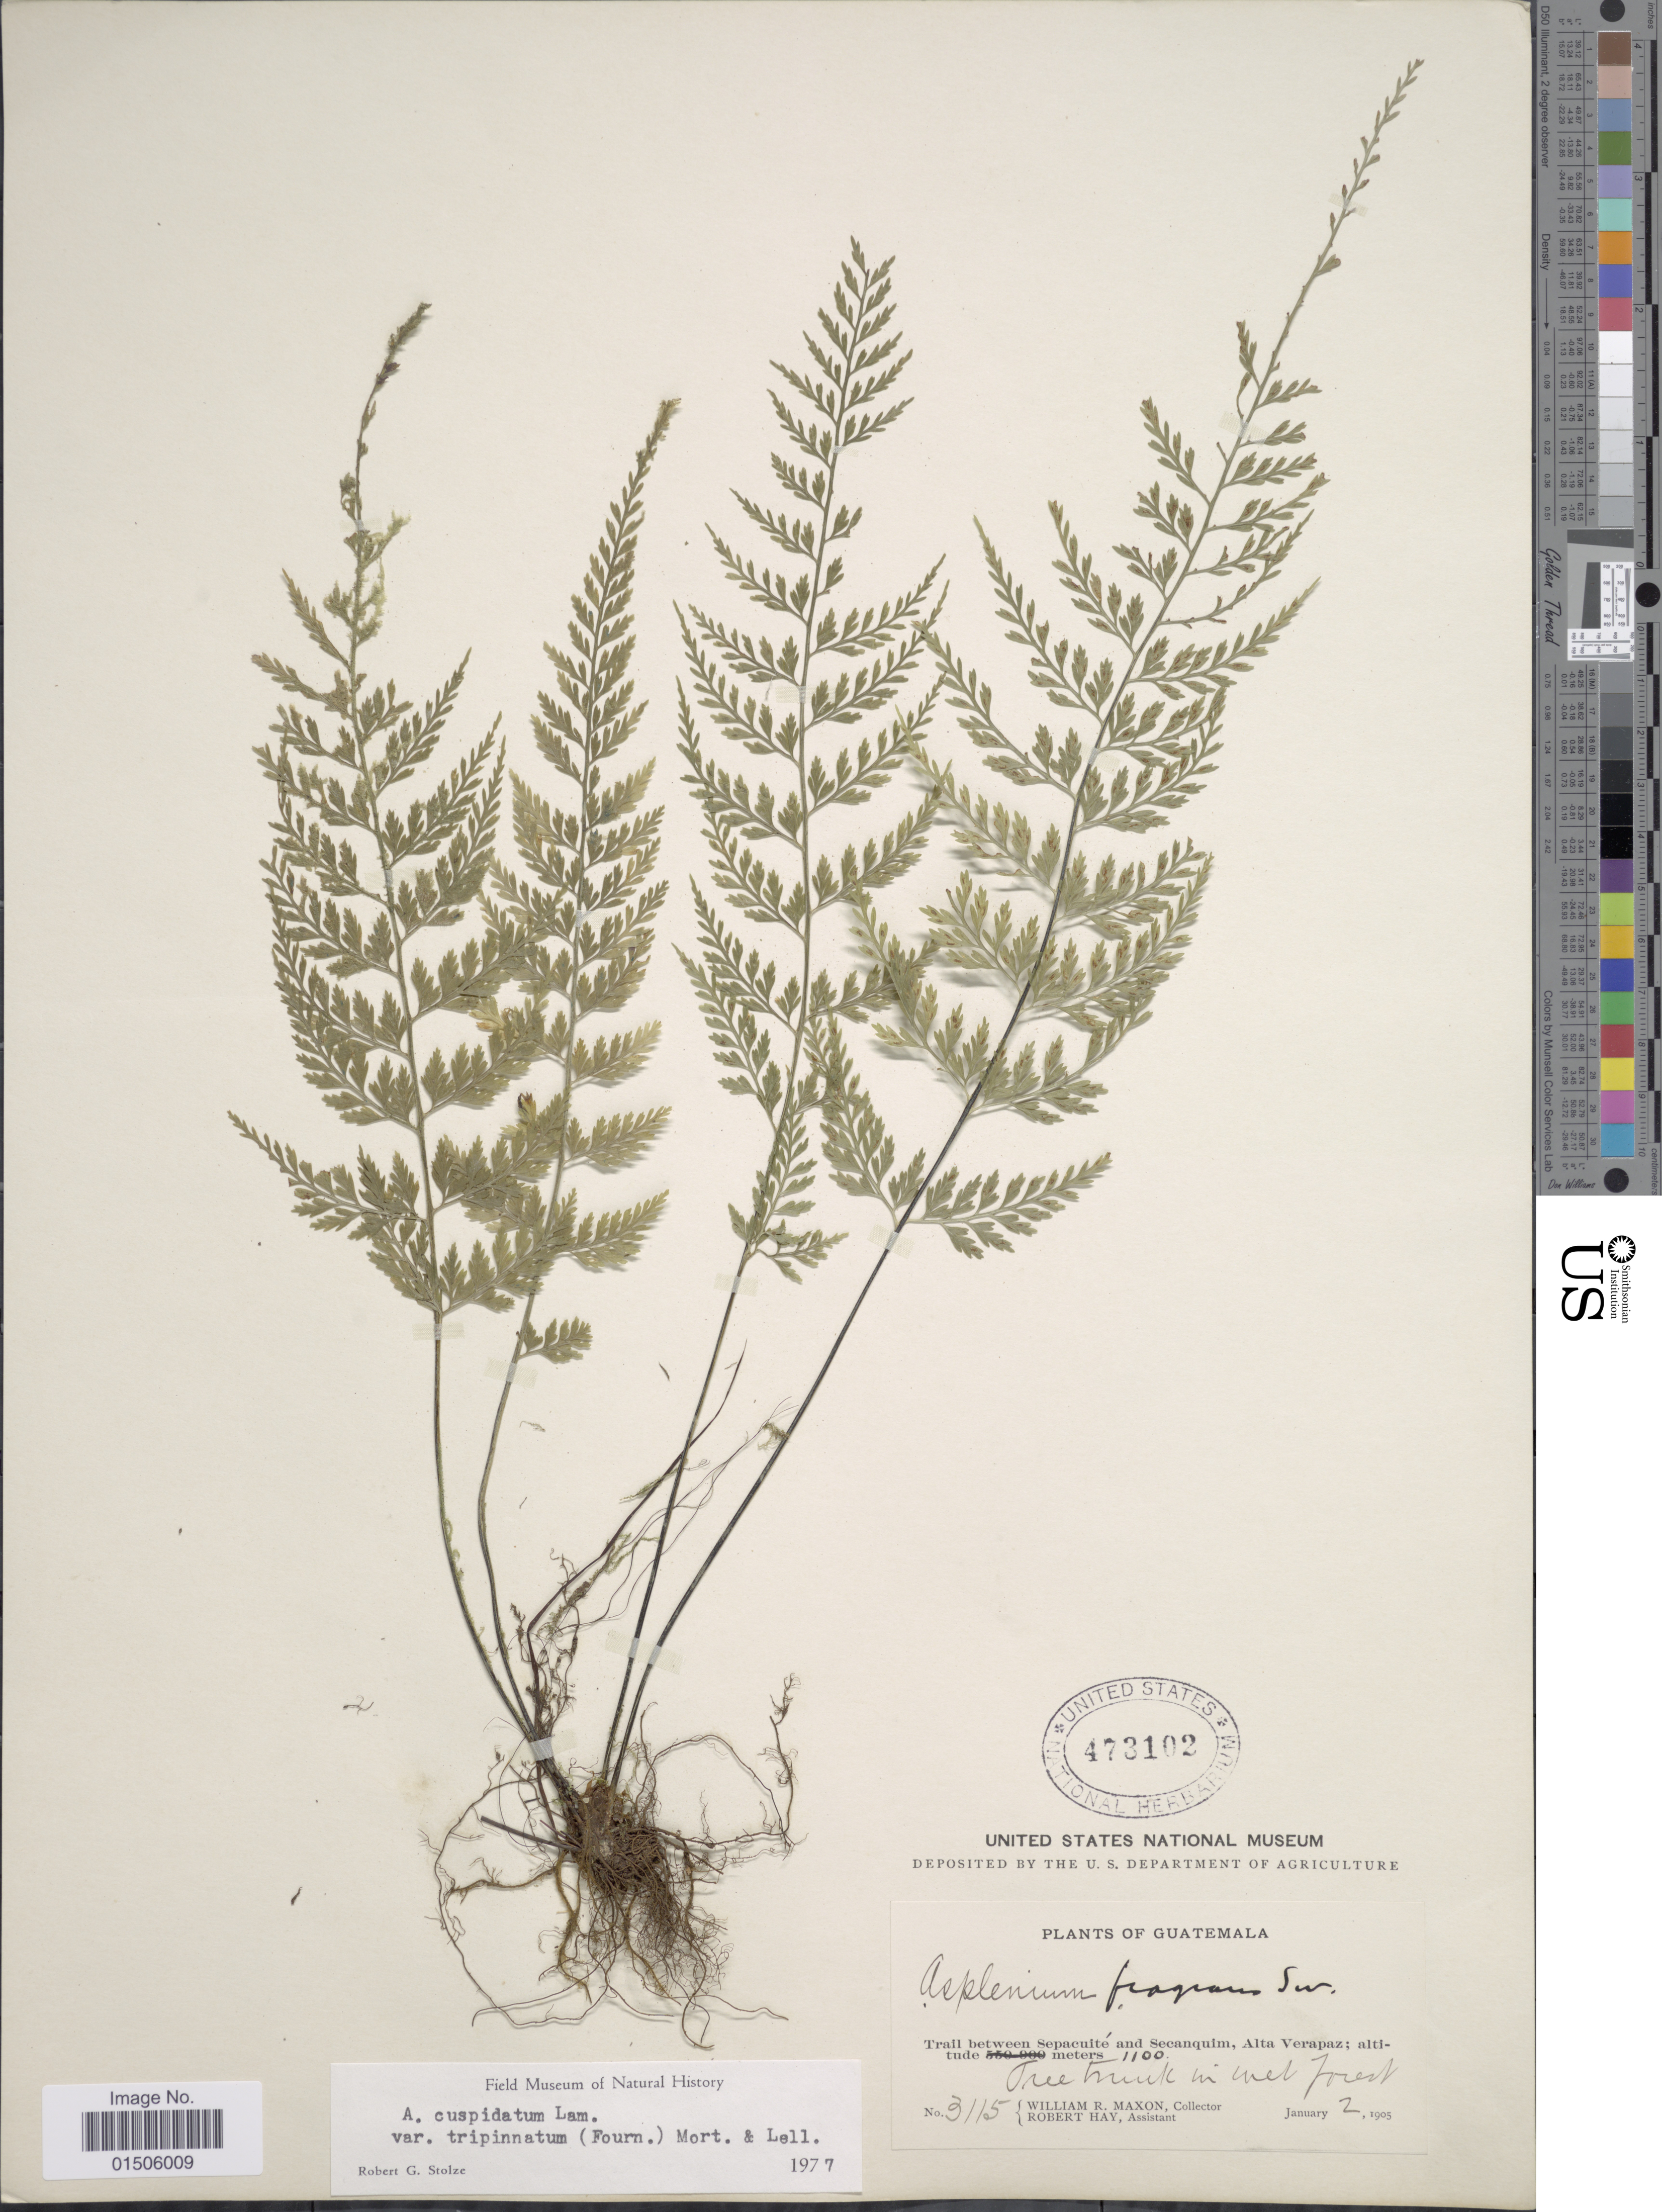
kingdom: Plantae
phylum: Tracheophyta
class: Polypodiopsida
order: Polypodiales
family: Aspleniaceae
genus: Asplenium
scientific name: Asplenium cuspidatum var. tripinnatum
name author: (E. Fourn.) C.V. Morton & Lellinger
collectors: W. R. Maxon & R. H. Hay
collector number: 3115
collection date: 1905-01-02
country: Guatemala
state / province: Alta Verapaz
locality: Trail between Sepacuite and Secanquim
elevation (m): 1100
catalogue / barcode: US 473102